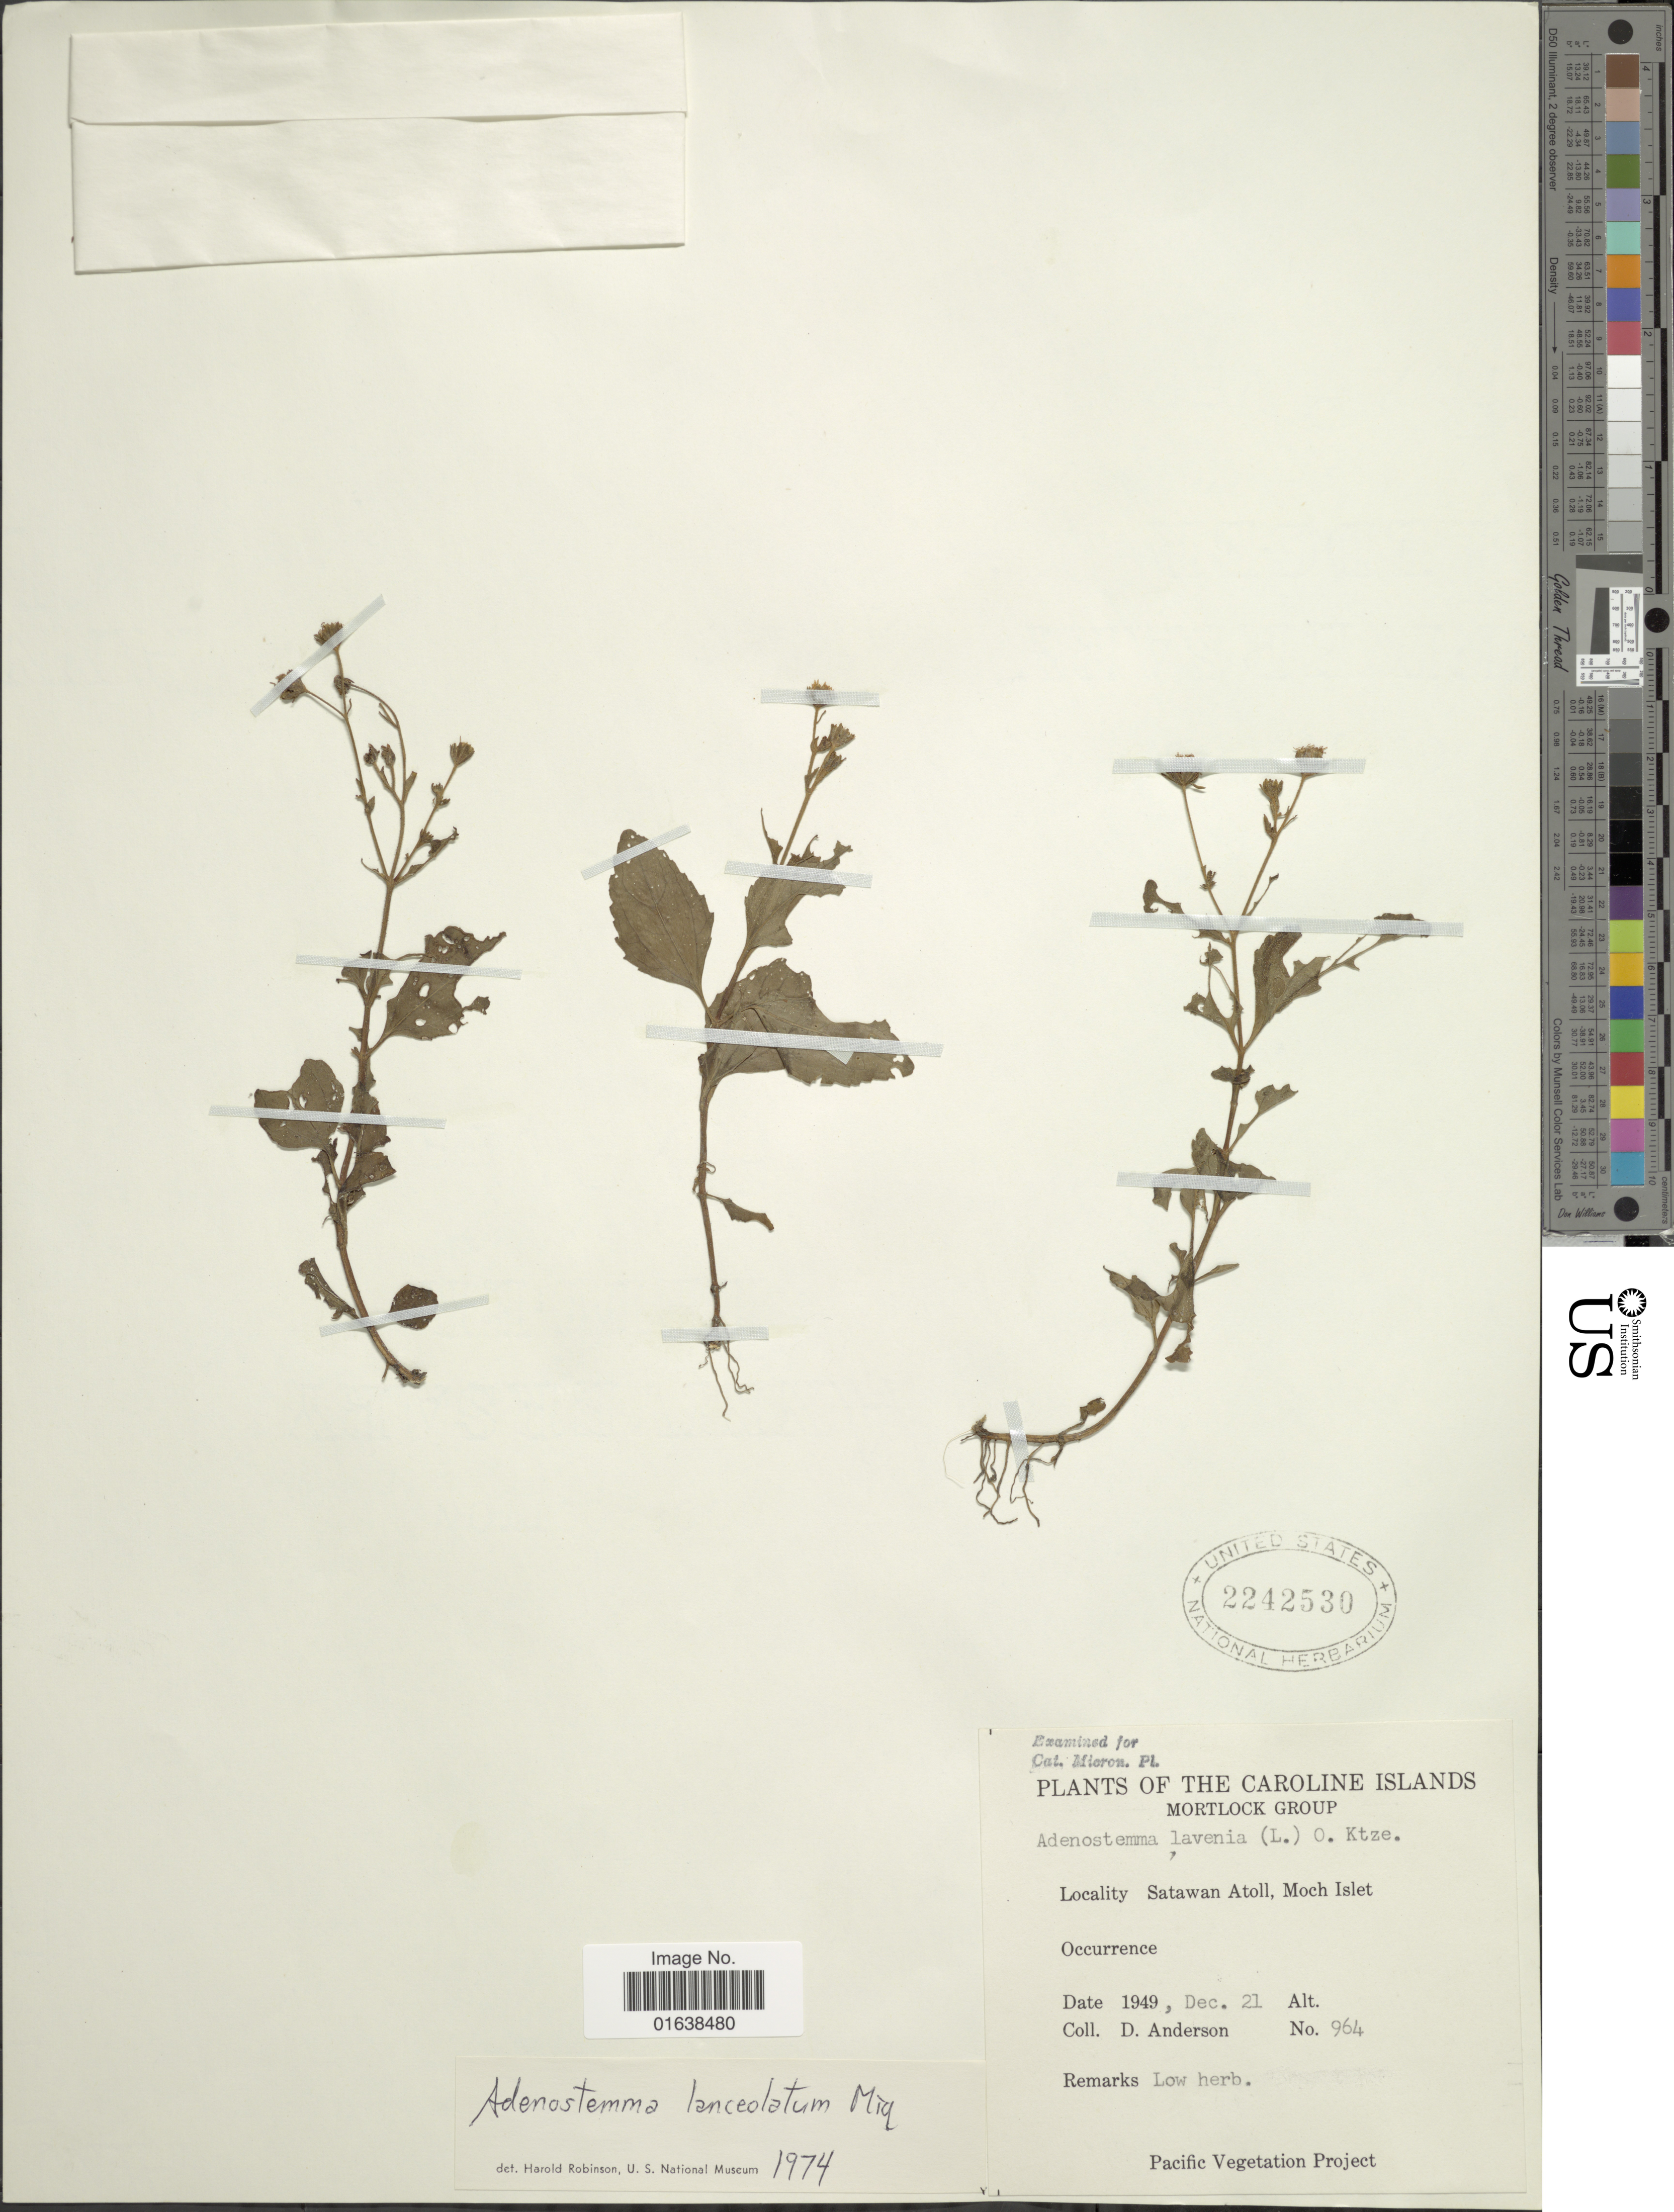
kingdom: Plantae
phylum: Tracheophyta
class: Magnoliopsida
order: Asterales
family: Asteraceae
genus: Adenostemma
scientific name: Adenostemma lanceolatum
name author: Miq.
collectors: D. Anderson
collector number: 964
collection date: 1949-12-21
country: Micronesia, Federated States of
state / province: Truk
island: Satawan Atoll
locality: Mortlock Group. Satawan Atoll, Moch Islet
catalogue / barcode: US 2242530